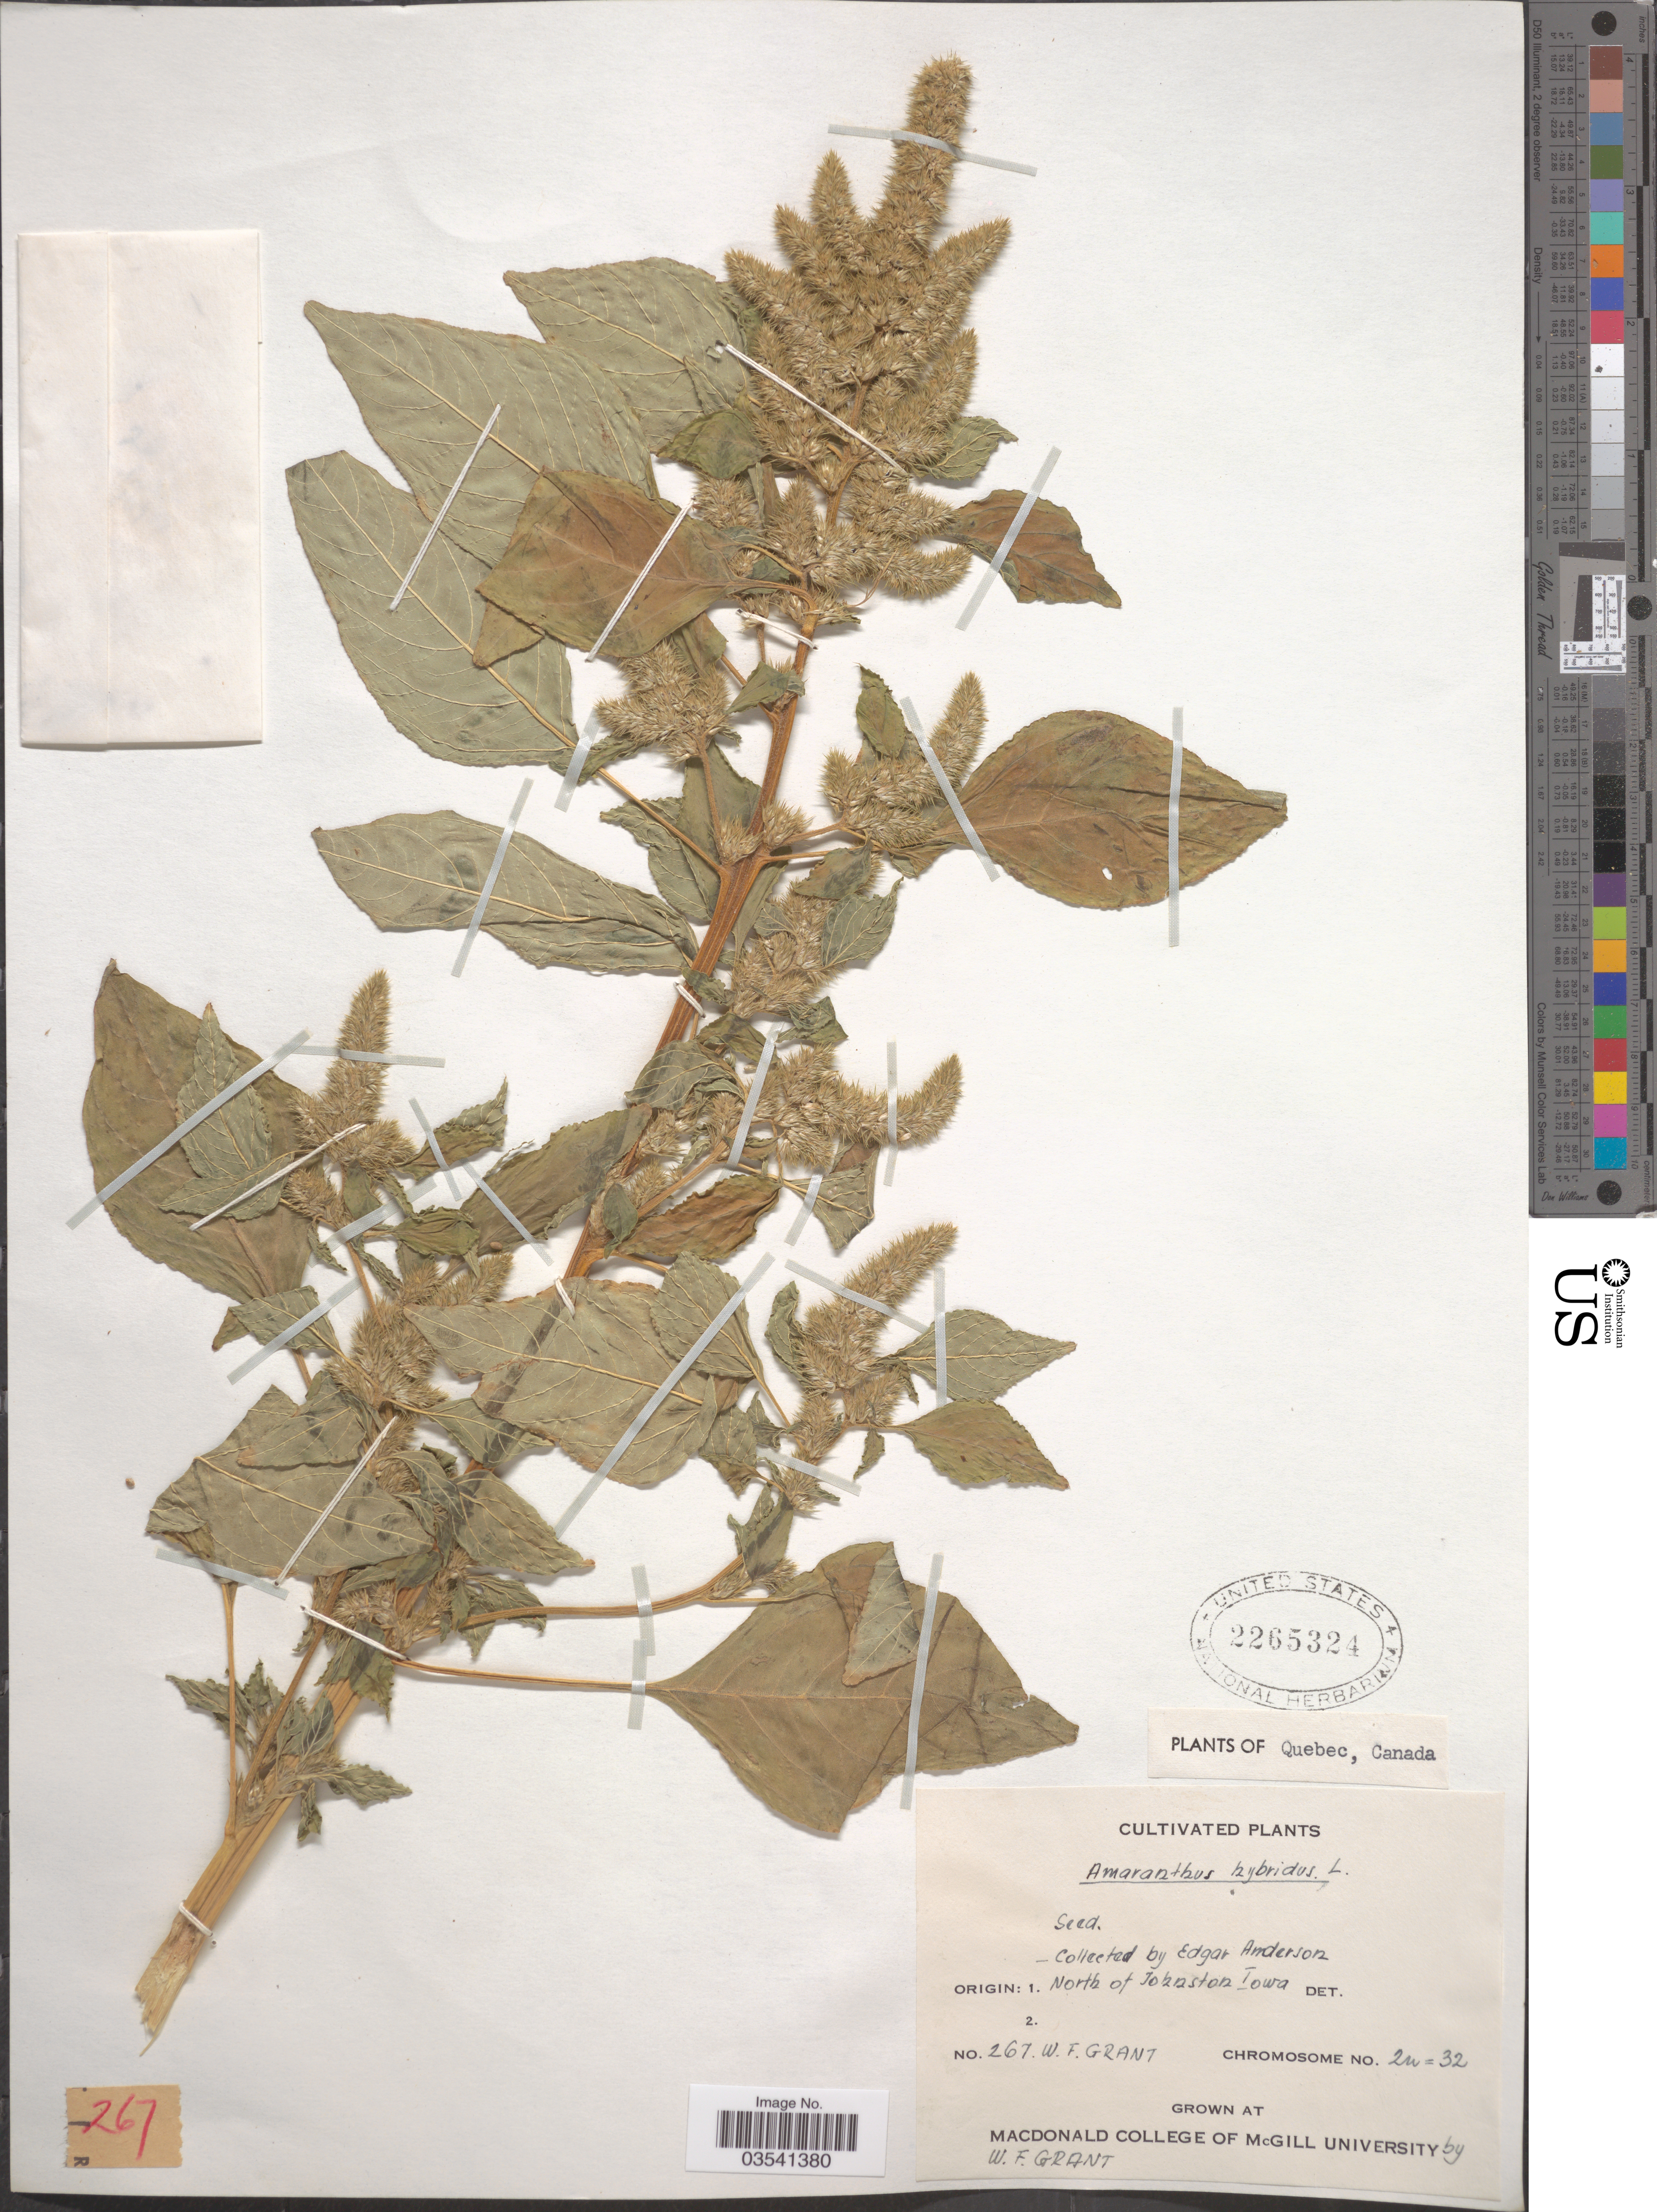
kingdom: Plantae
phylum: Tracheophyta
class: Magnoliopsida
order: Caryophyllales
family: Amaranthaceae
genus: Amaranthus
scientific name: Amaranthus hybridus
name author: L.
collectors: W. Grant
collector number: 267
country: Canada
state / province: Quebec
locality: Grown at MacDonald College of McGill University.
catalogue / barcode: US 2265324